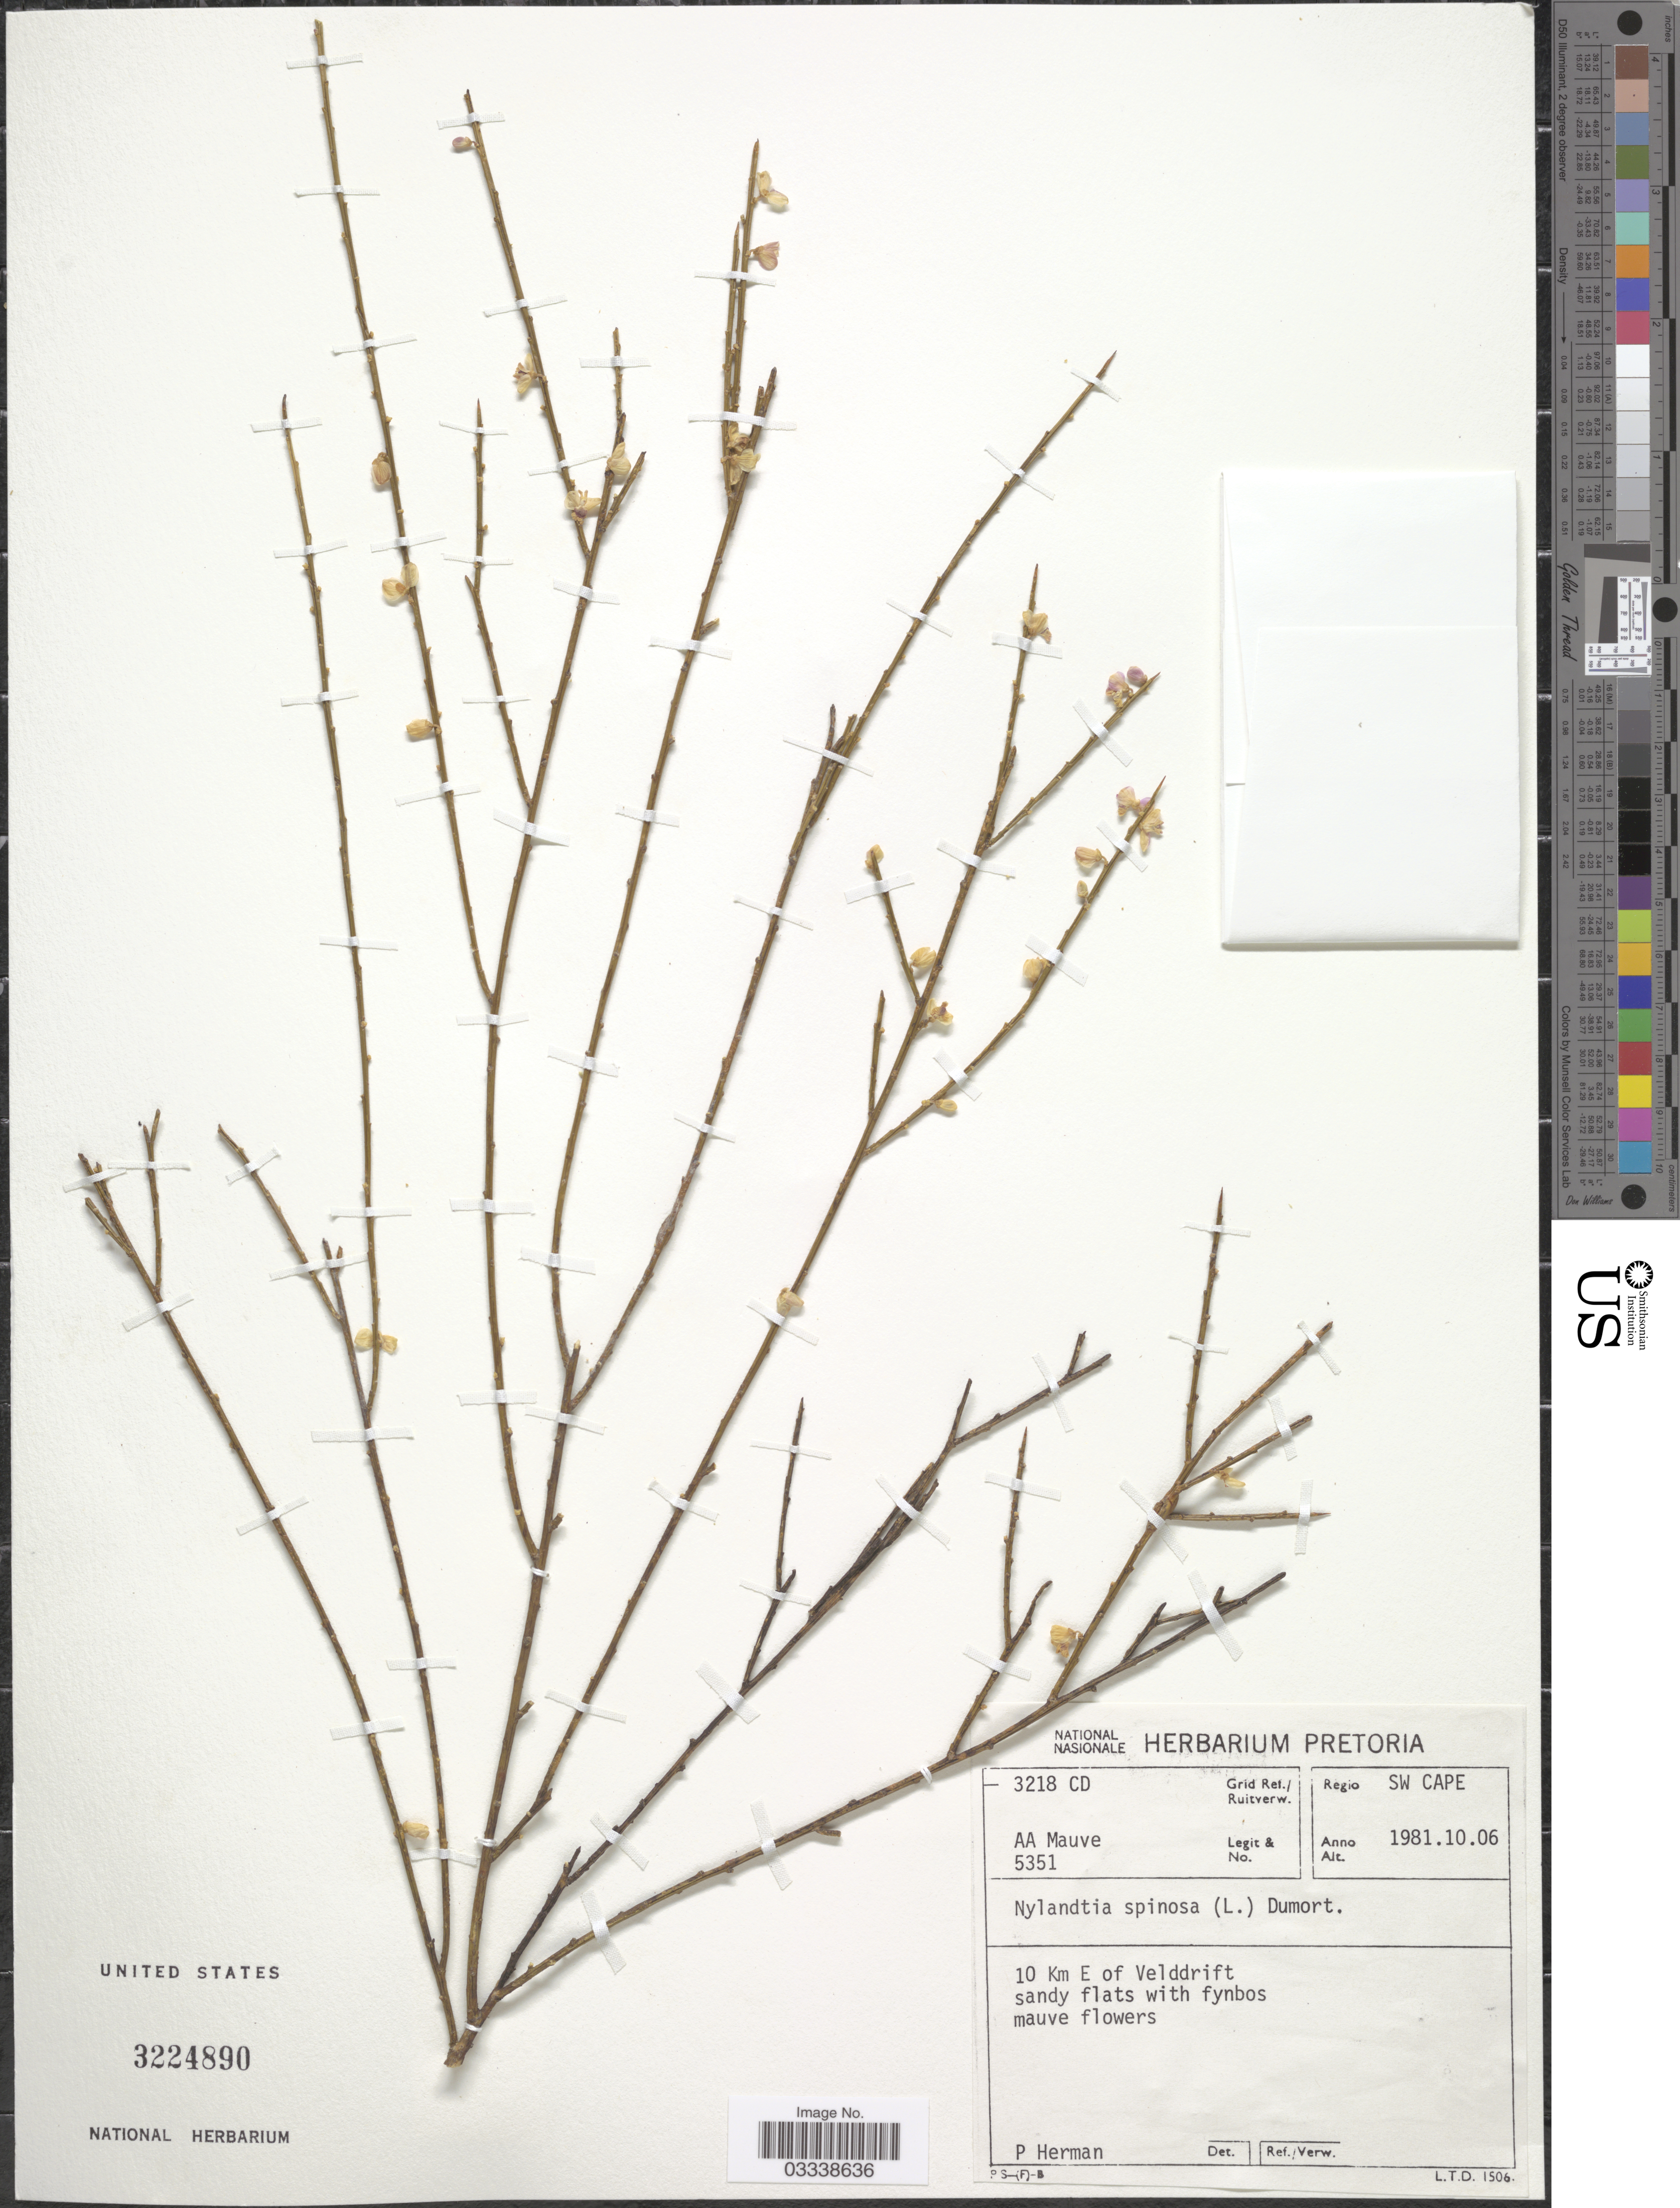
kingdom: Plantae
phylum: Tracheophyta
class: Magnoliopsida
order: Fabales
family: Polygalaceae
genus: Muraltia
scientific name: Muraltia spinosa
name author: (L.) F. Forest & J.C. Manning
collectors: A. Mauve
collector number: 5351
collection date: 1981-10-06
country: South Africa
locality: Grid Ref./Ruitverw. 3218CD, Regio SW Cape, 10 Km E of Velddrift.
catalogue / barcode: US 3224890